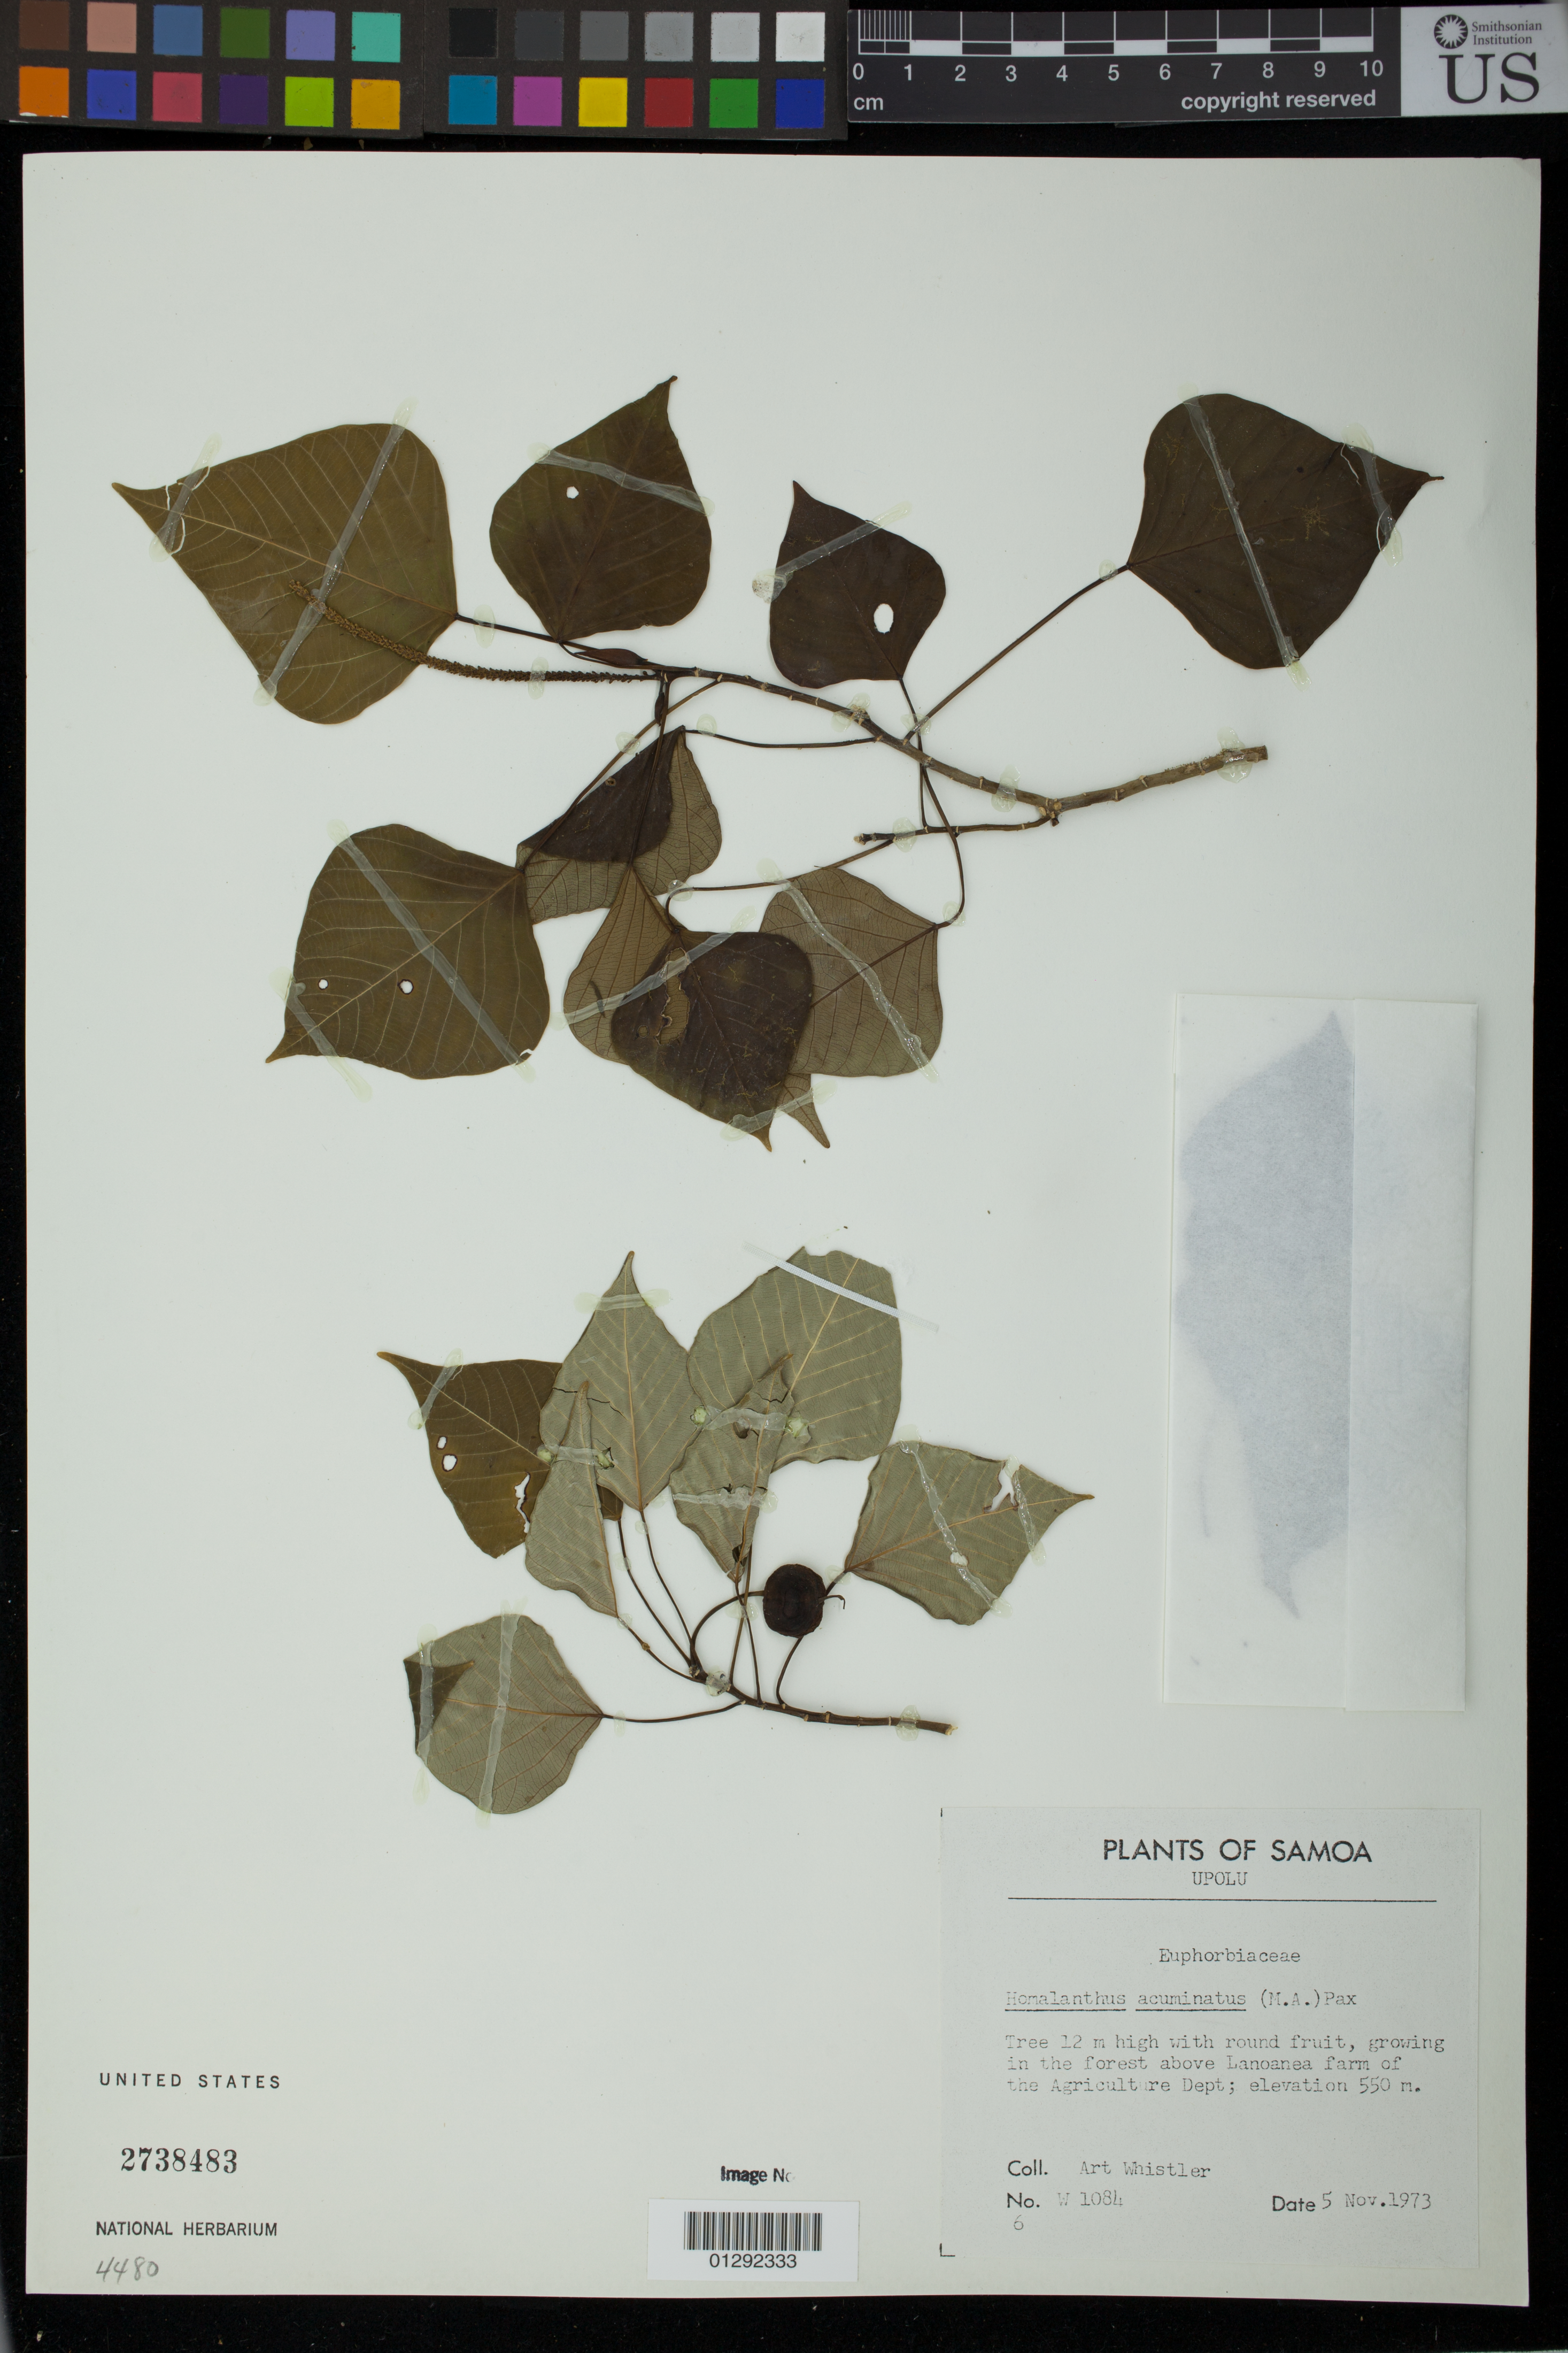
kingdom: Plantae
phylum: Tracheophyta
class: Magnoliopsida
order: Malpighiales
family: Euphorbiaceae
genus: Homalanthus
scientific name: Homalanthus acuminatus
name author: (Müll. Arg.) Pax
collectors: A. Whistler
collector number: W 1084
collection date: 1973-11-05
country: Samoa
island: Upolu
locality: In forest above Lanoanea farm of the Agriculture Dept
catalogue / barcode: US 2738483